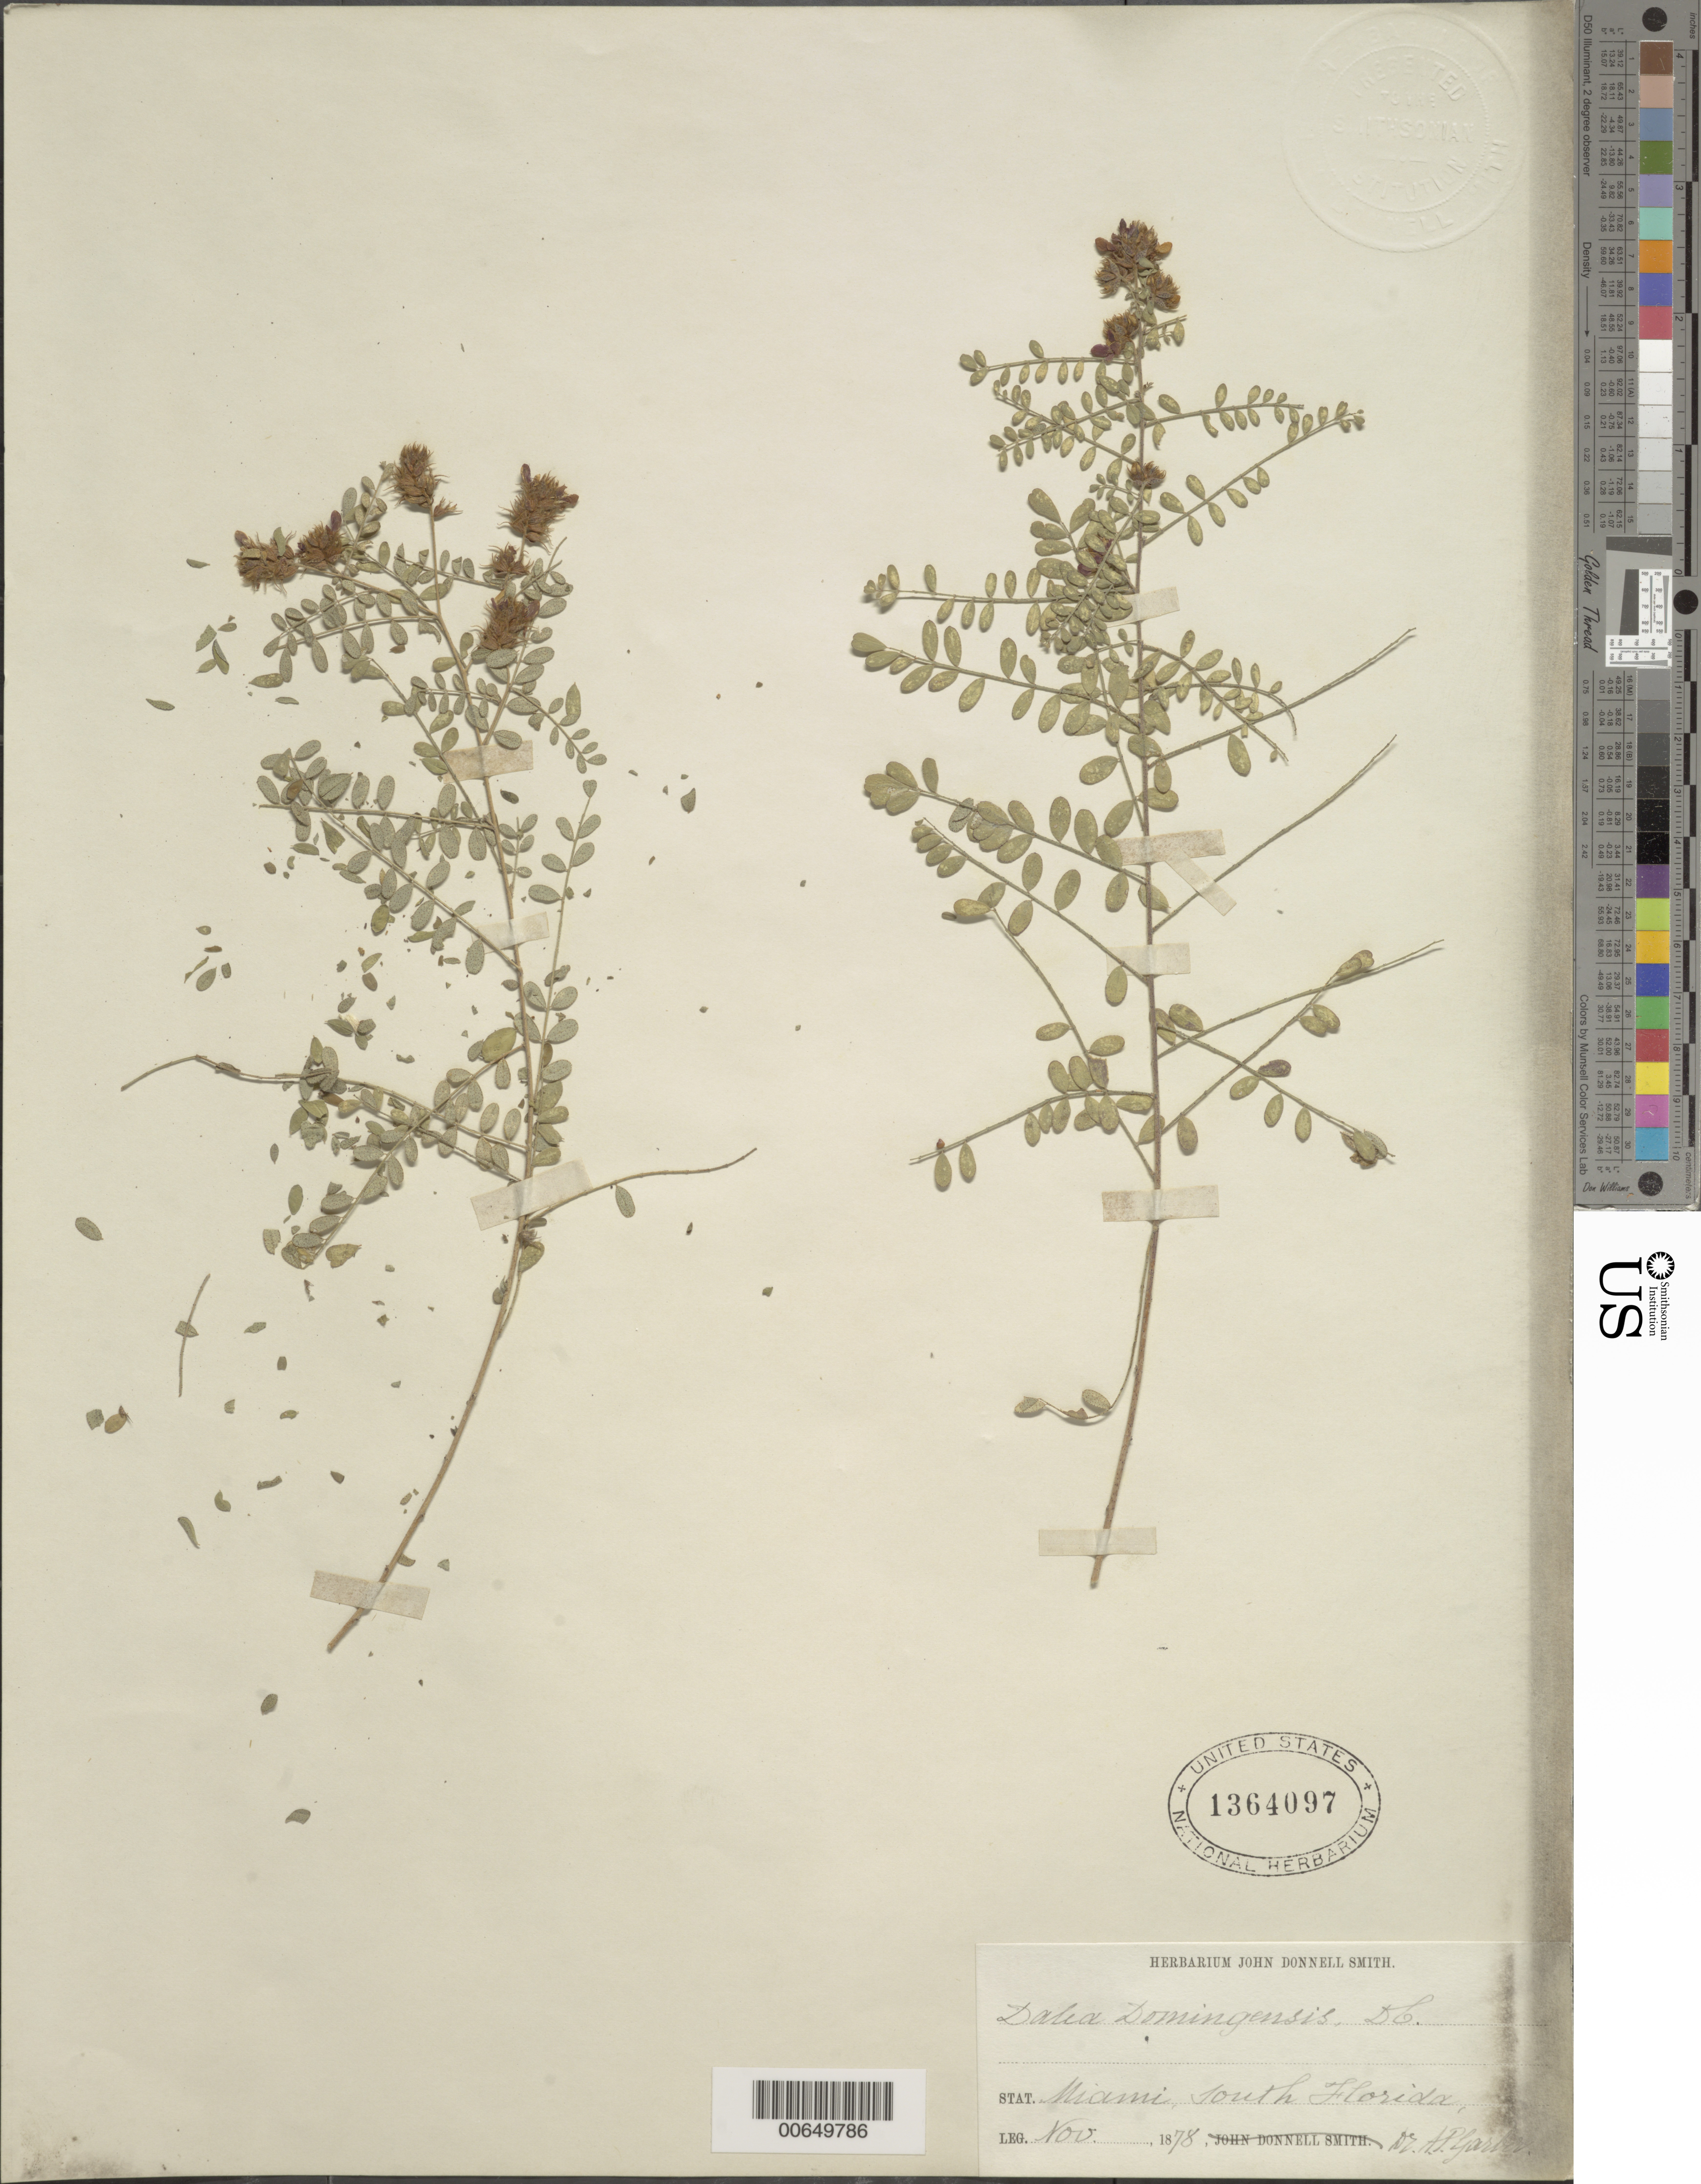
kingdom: Plantae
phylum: Tracheophyta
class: Magnoliopsida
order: Fabales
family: Fabaceae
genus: Dalea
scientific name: Dalea carthagenensis var. floridana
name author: (Rydb.) Barneby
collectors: A. P. Garber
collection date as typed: Nov 1878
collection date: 1878-11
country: United States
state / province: Florida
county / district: Dade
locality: Miami.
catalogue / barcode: US 1364097